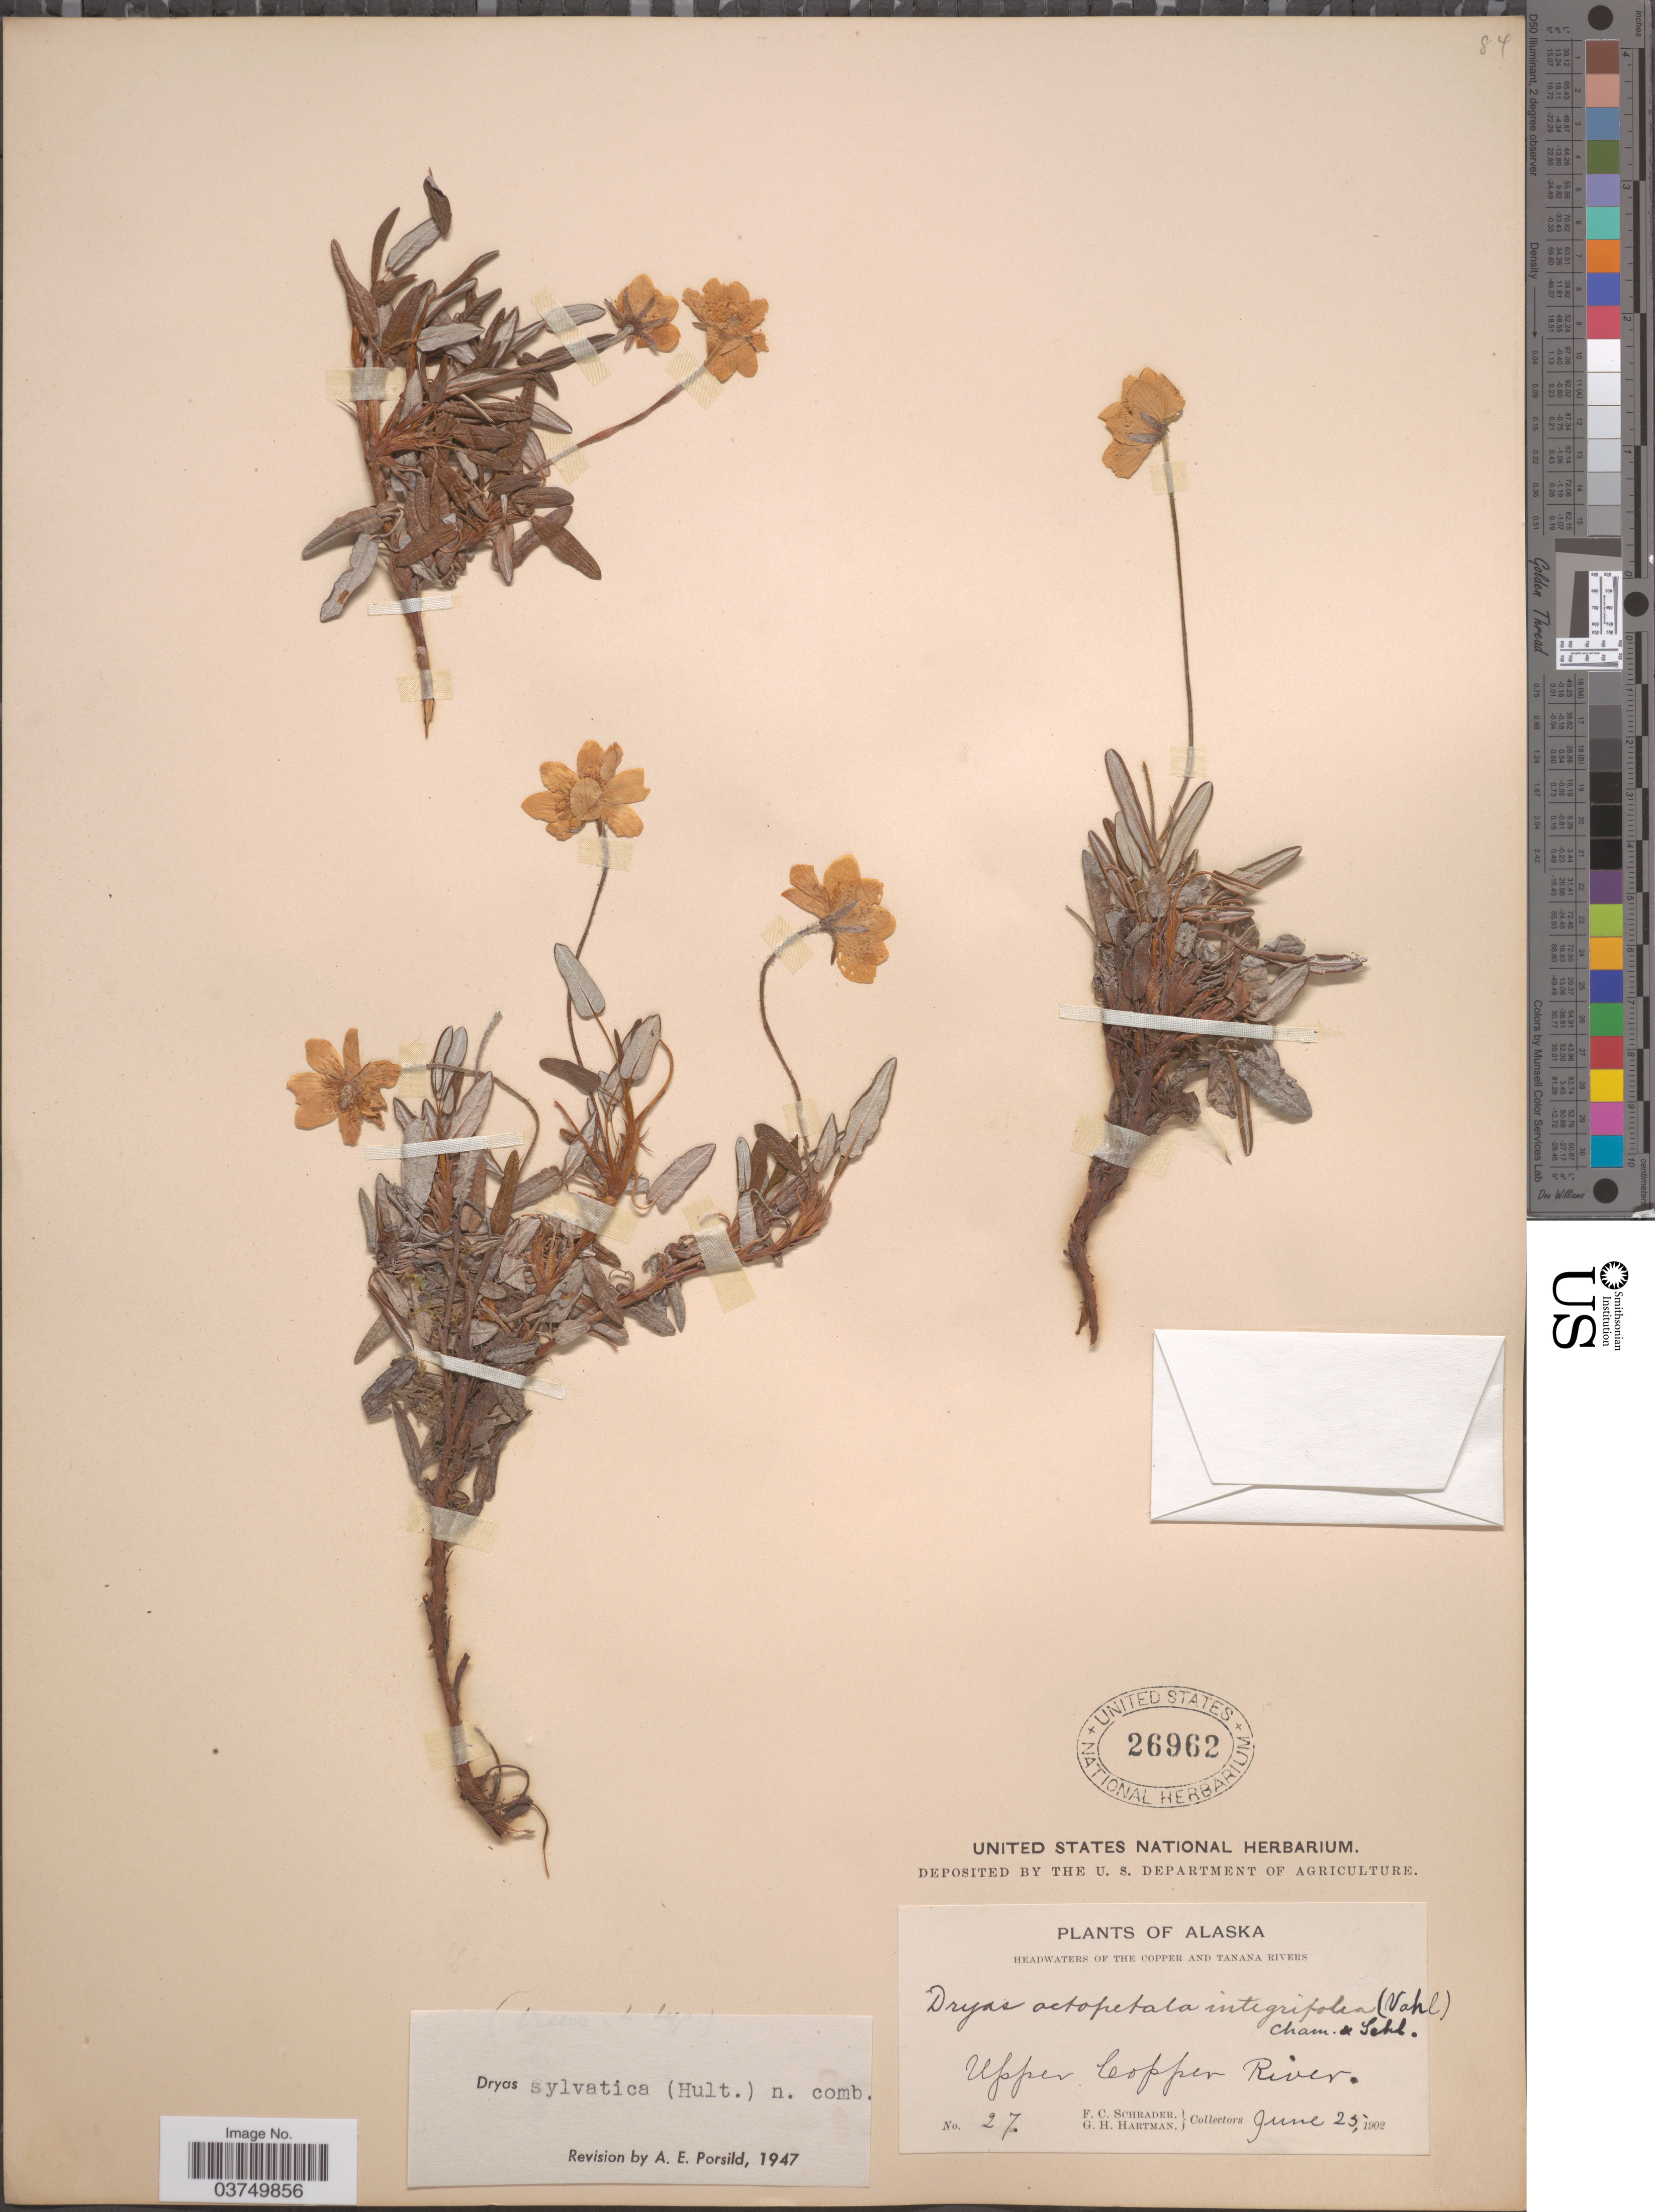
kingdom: Plantae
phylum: Tracheophyta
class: Magnoliopsida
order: Rosales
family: Rosaceae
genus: Dryas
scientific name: Dryas sylvatica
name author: (Hultén) A.E. Porsild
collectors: F. C. Schrader & G. H. Hartman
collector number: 27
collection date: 1902-06-25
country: United States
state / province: Alaska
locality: Headwaters of the Copper and Tanana Rivers. Upper Copper River.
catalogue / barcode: US 26962